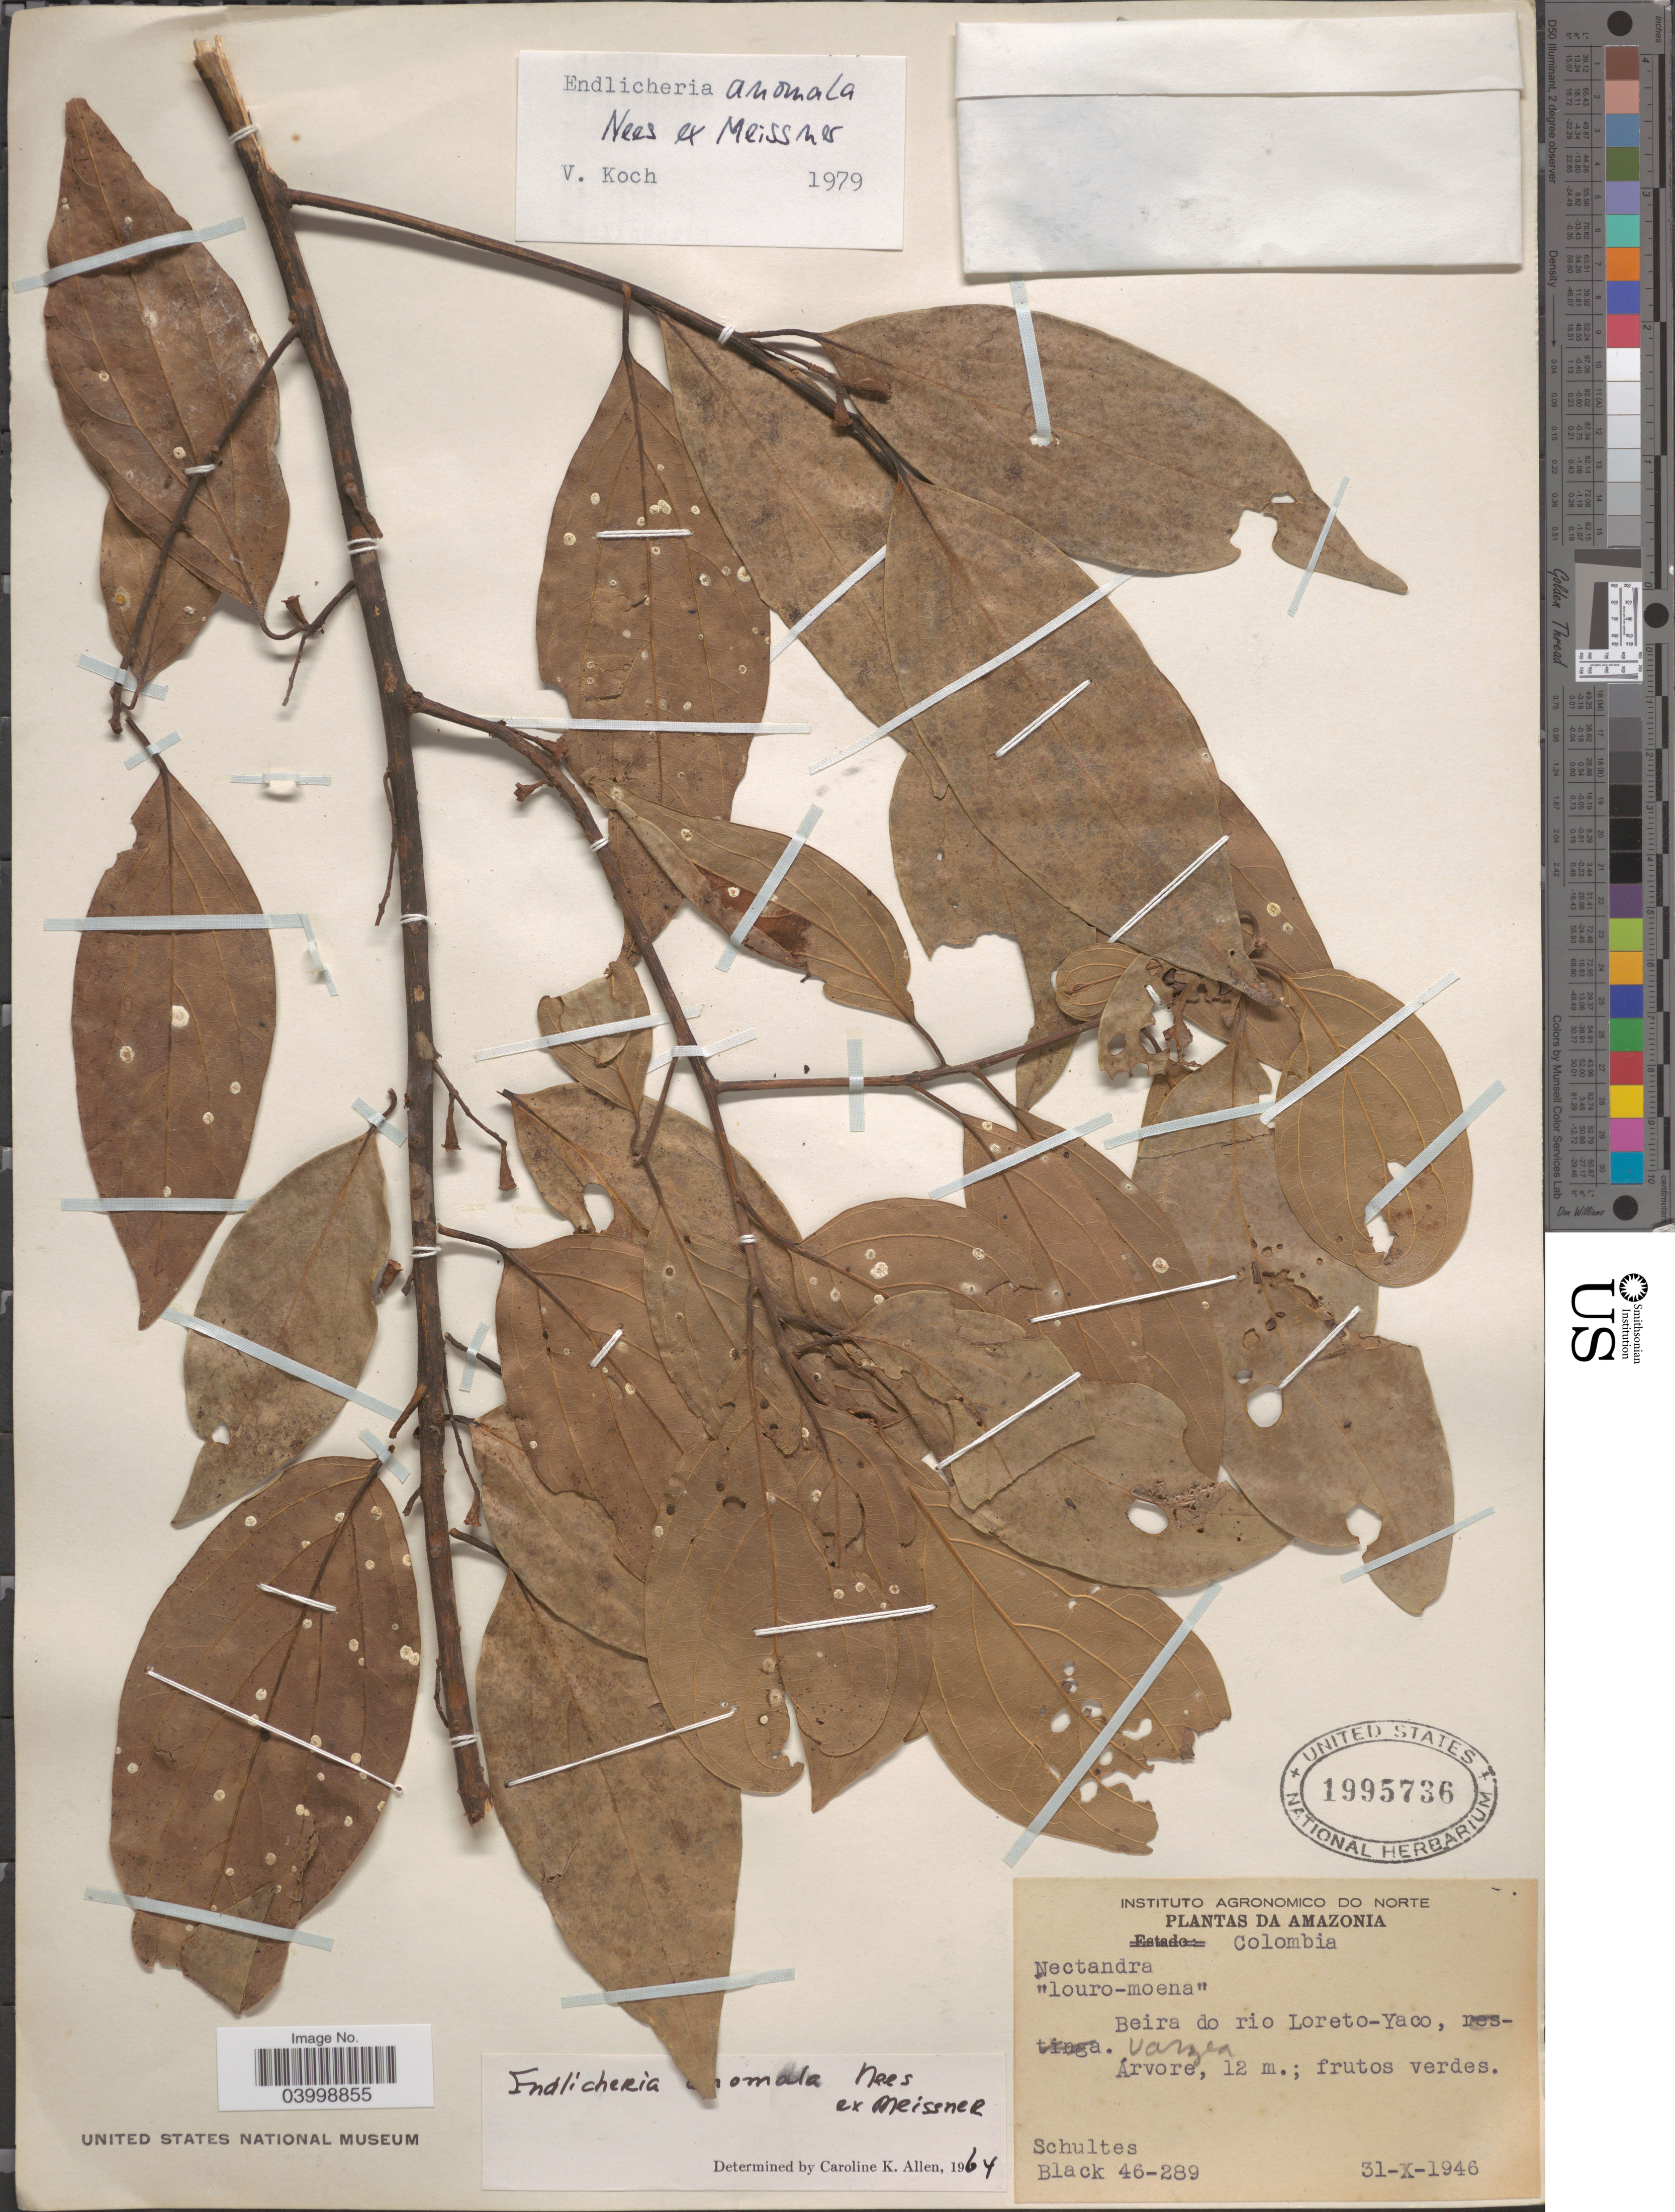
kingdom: Plantae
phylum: Tracheophyta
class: Magnoliopsida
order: Laurales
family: Lauraceae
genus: Endlicheria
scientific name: Endlicheria anomala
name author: Nees ex Meisn.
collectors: -- Schultes & -- Black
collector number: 46-289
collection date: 1946-10-31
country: Colombia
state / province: Amazônas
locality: Da Amazonia. Beira do rio Loreto-Yaco, Varzea.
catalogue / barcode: US 1995736